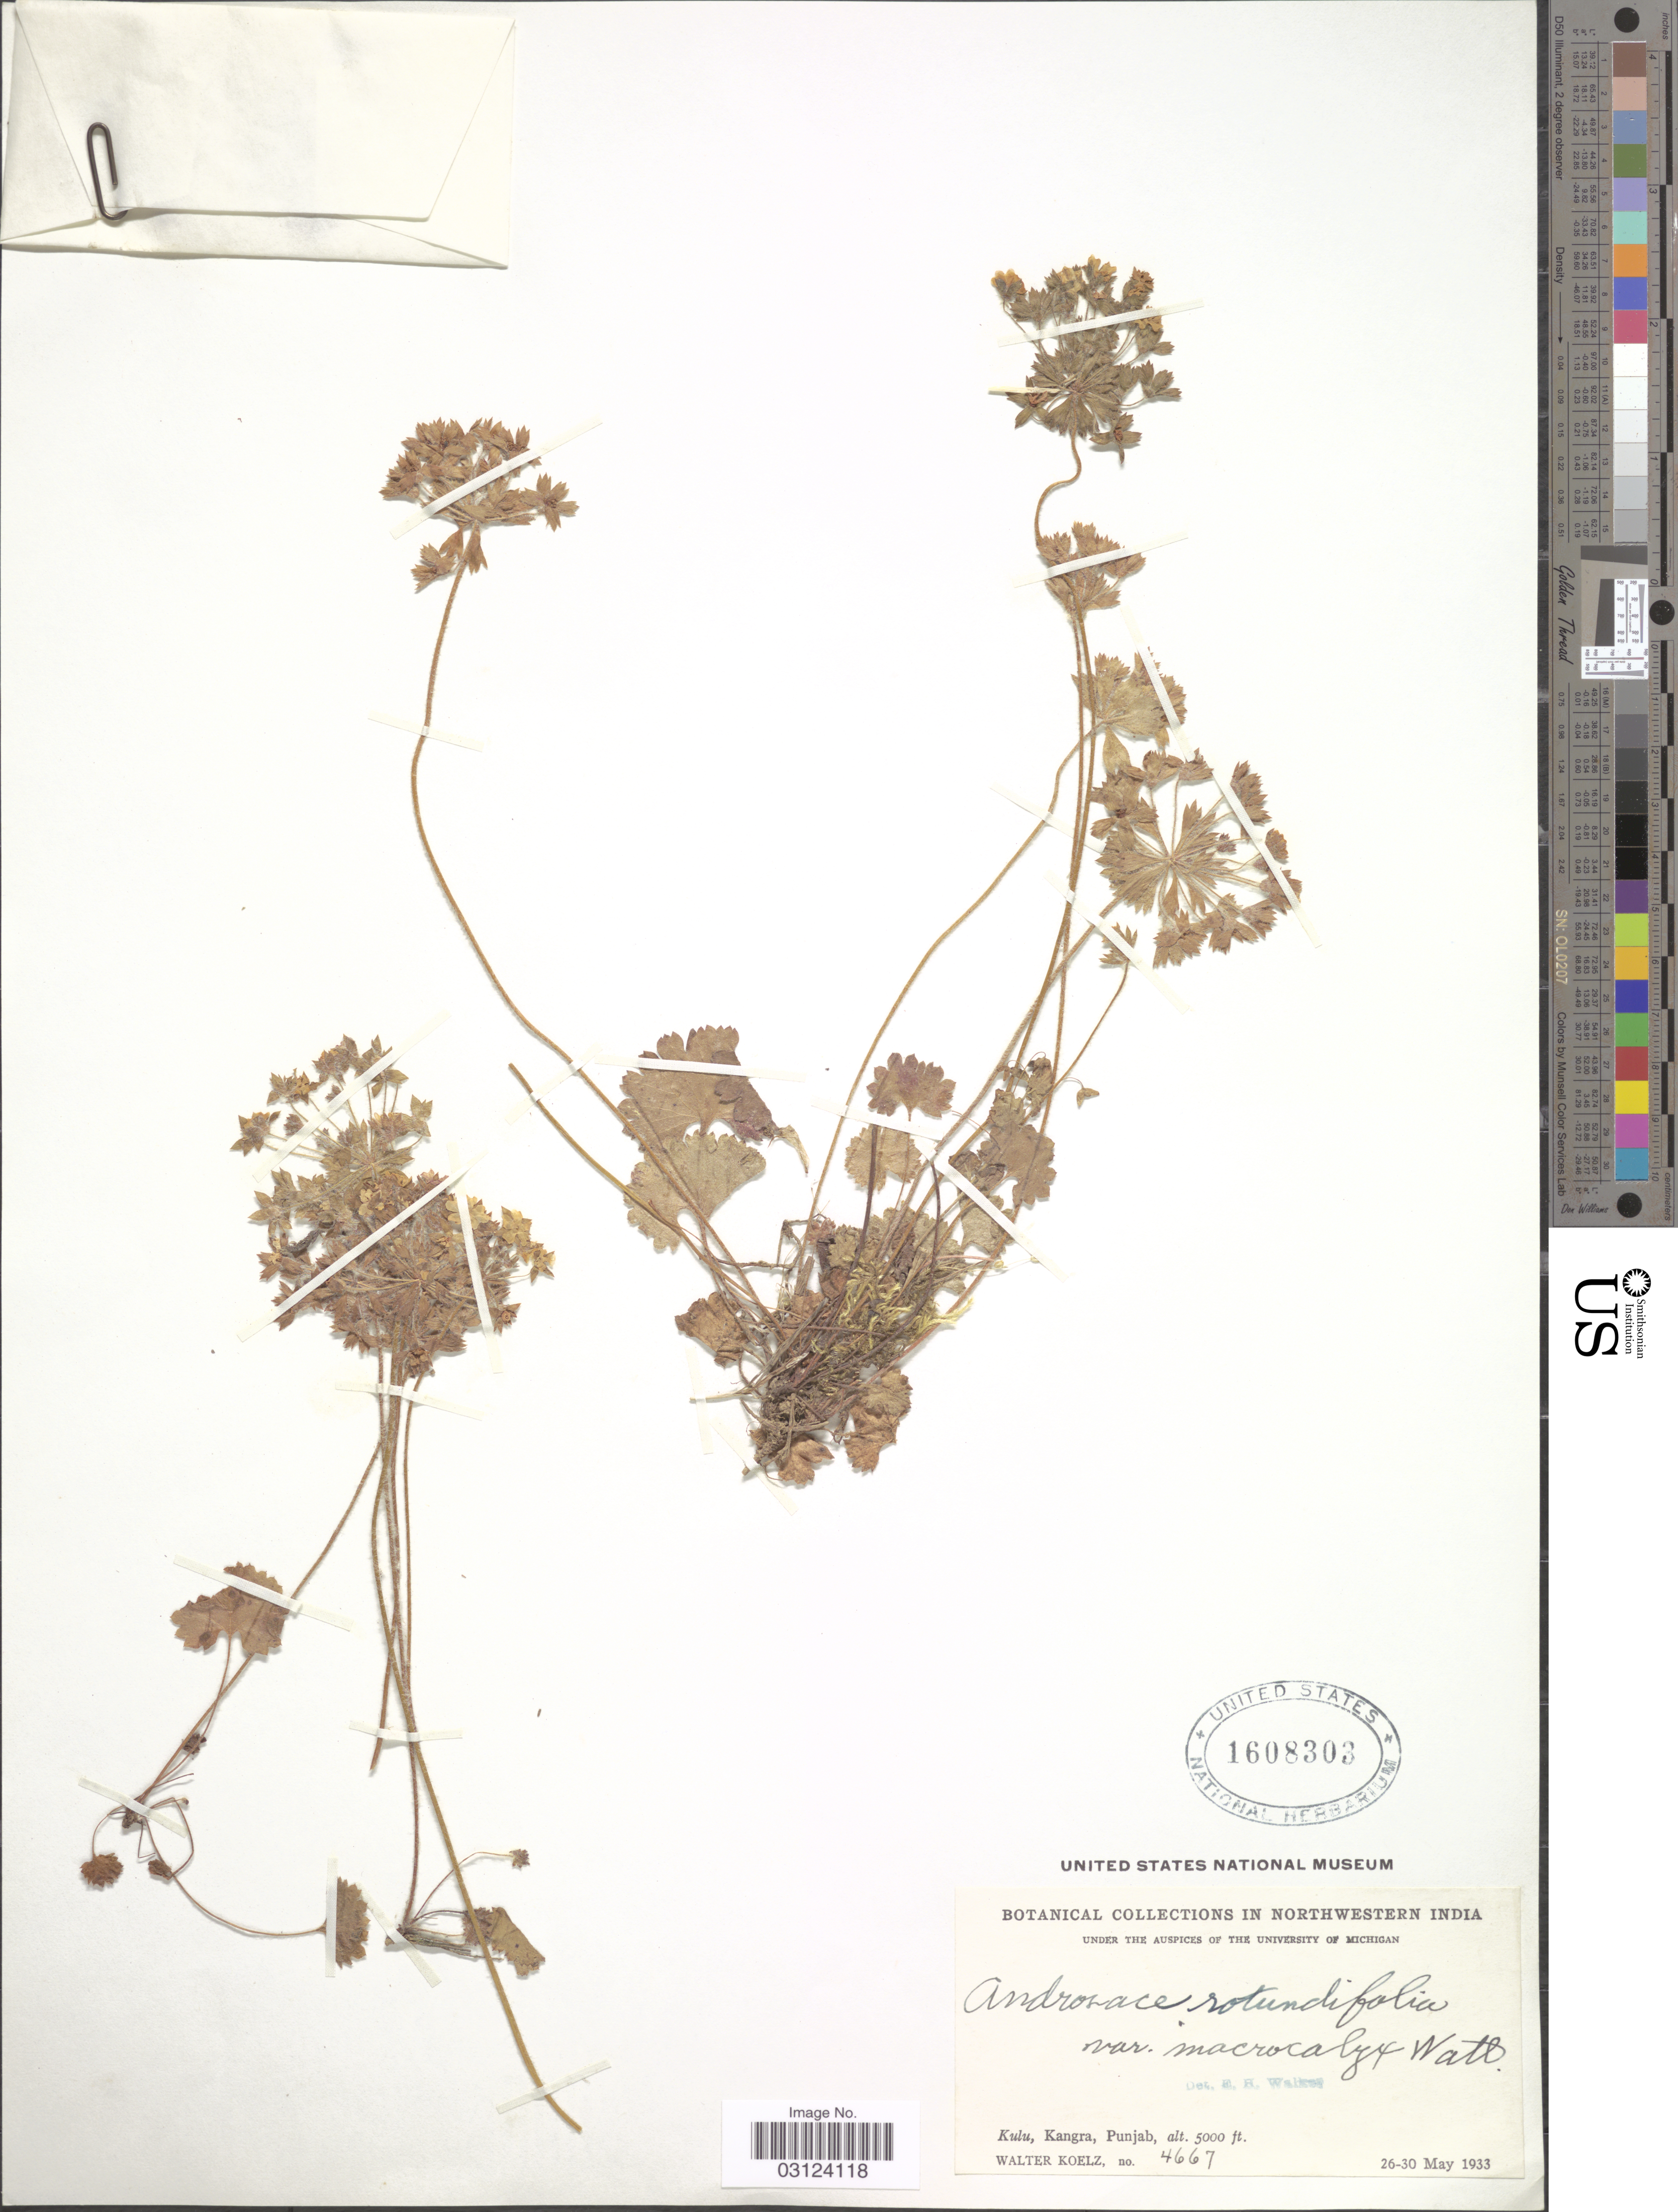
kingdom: Plantae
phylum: Tracheophyta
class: Magnoliopsida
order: Ericales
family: Primulaceae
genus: Androsace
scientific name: Androsace rotundifolia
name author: Hardw.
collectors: W. N. Koelz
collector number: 4667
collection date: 1933-05-26/1933-05-30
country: India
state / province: Punjab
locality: Northwestern India, Kulu, Kangra, Punjab.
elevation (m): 1524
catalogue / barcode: US 1608303